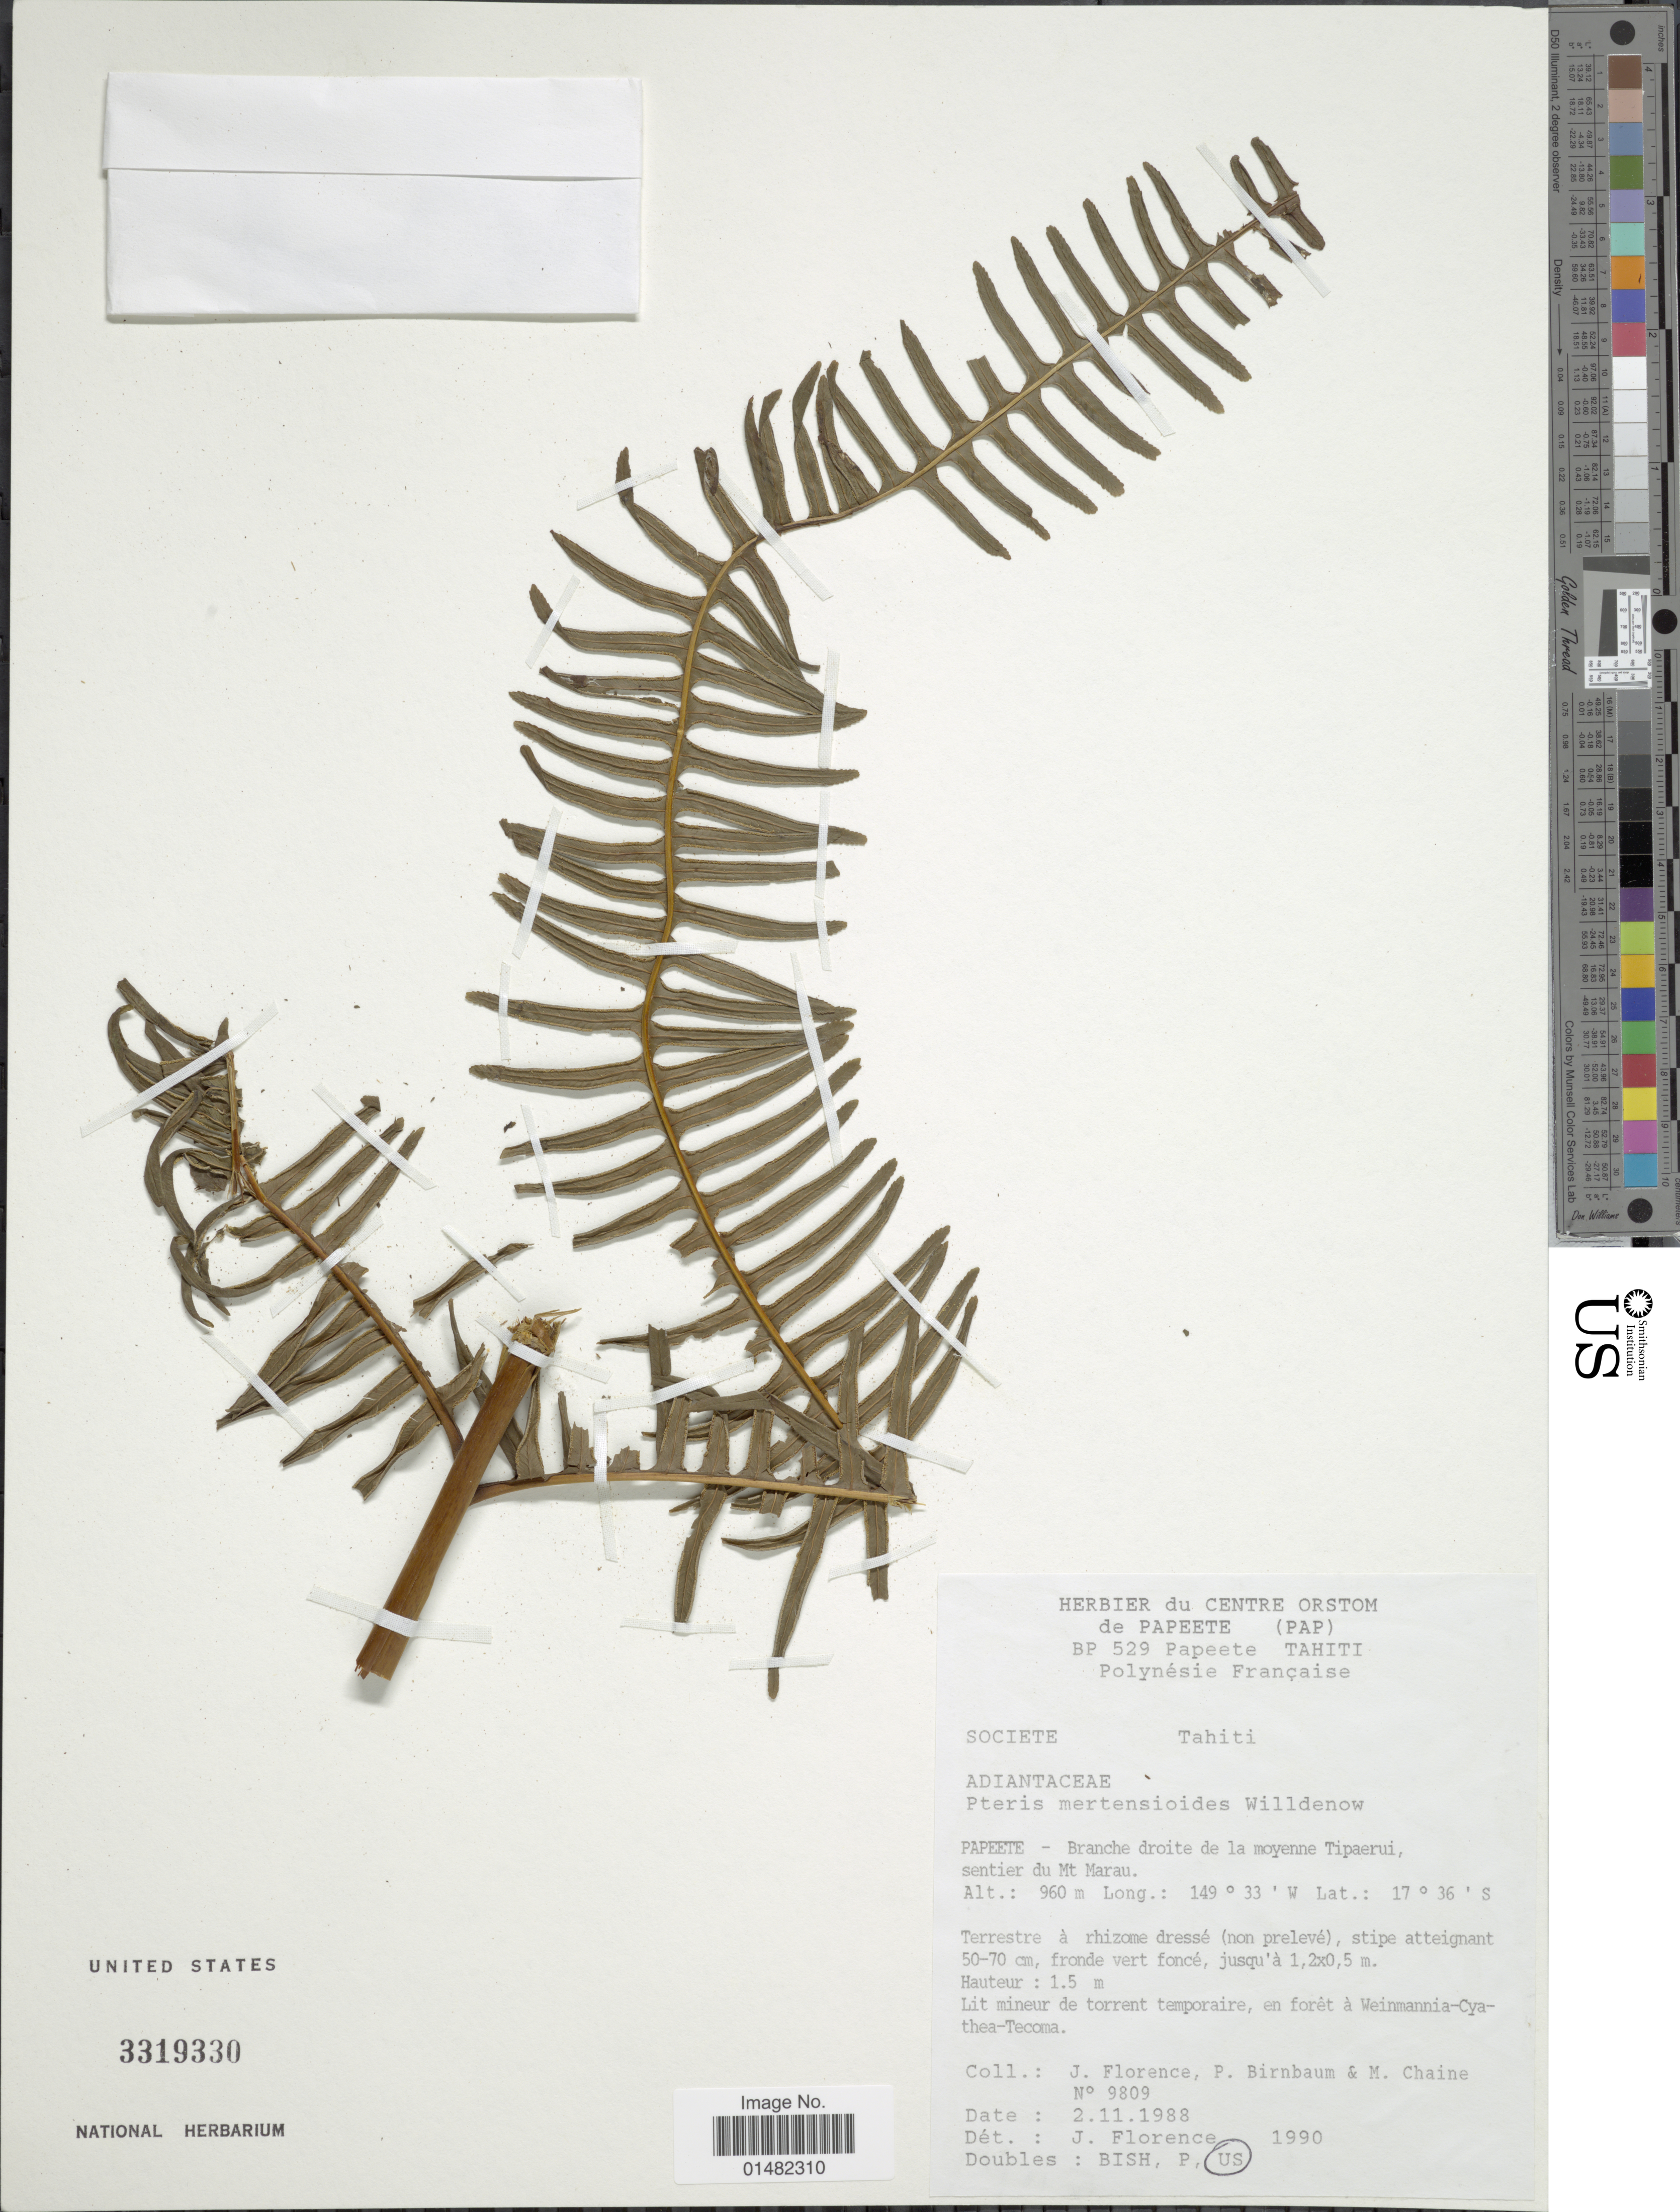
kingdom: Plantae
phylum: Tracheophyta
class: Polypodiopsida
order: Polypodiales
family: Pteridaceae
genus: Pteris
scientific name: Pteris mertensioides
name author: Willd.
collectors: J. Florence, P. Birnbaum & M. Chaine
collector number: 9809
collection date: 1988-11-02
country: French Polynesia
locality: Societe, Tahiti, Papeete - Branche droite de la moyenne Tipaerui, sentier du Mt Marau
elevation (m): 960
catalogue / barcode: US 3319330